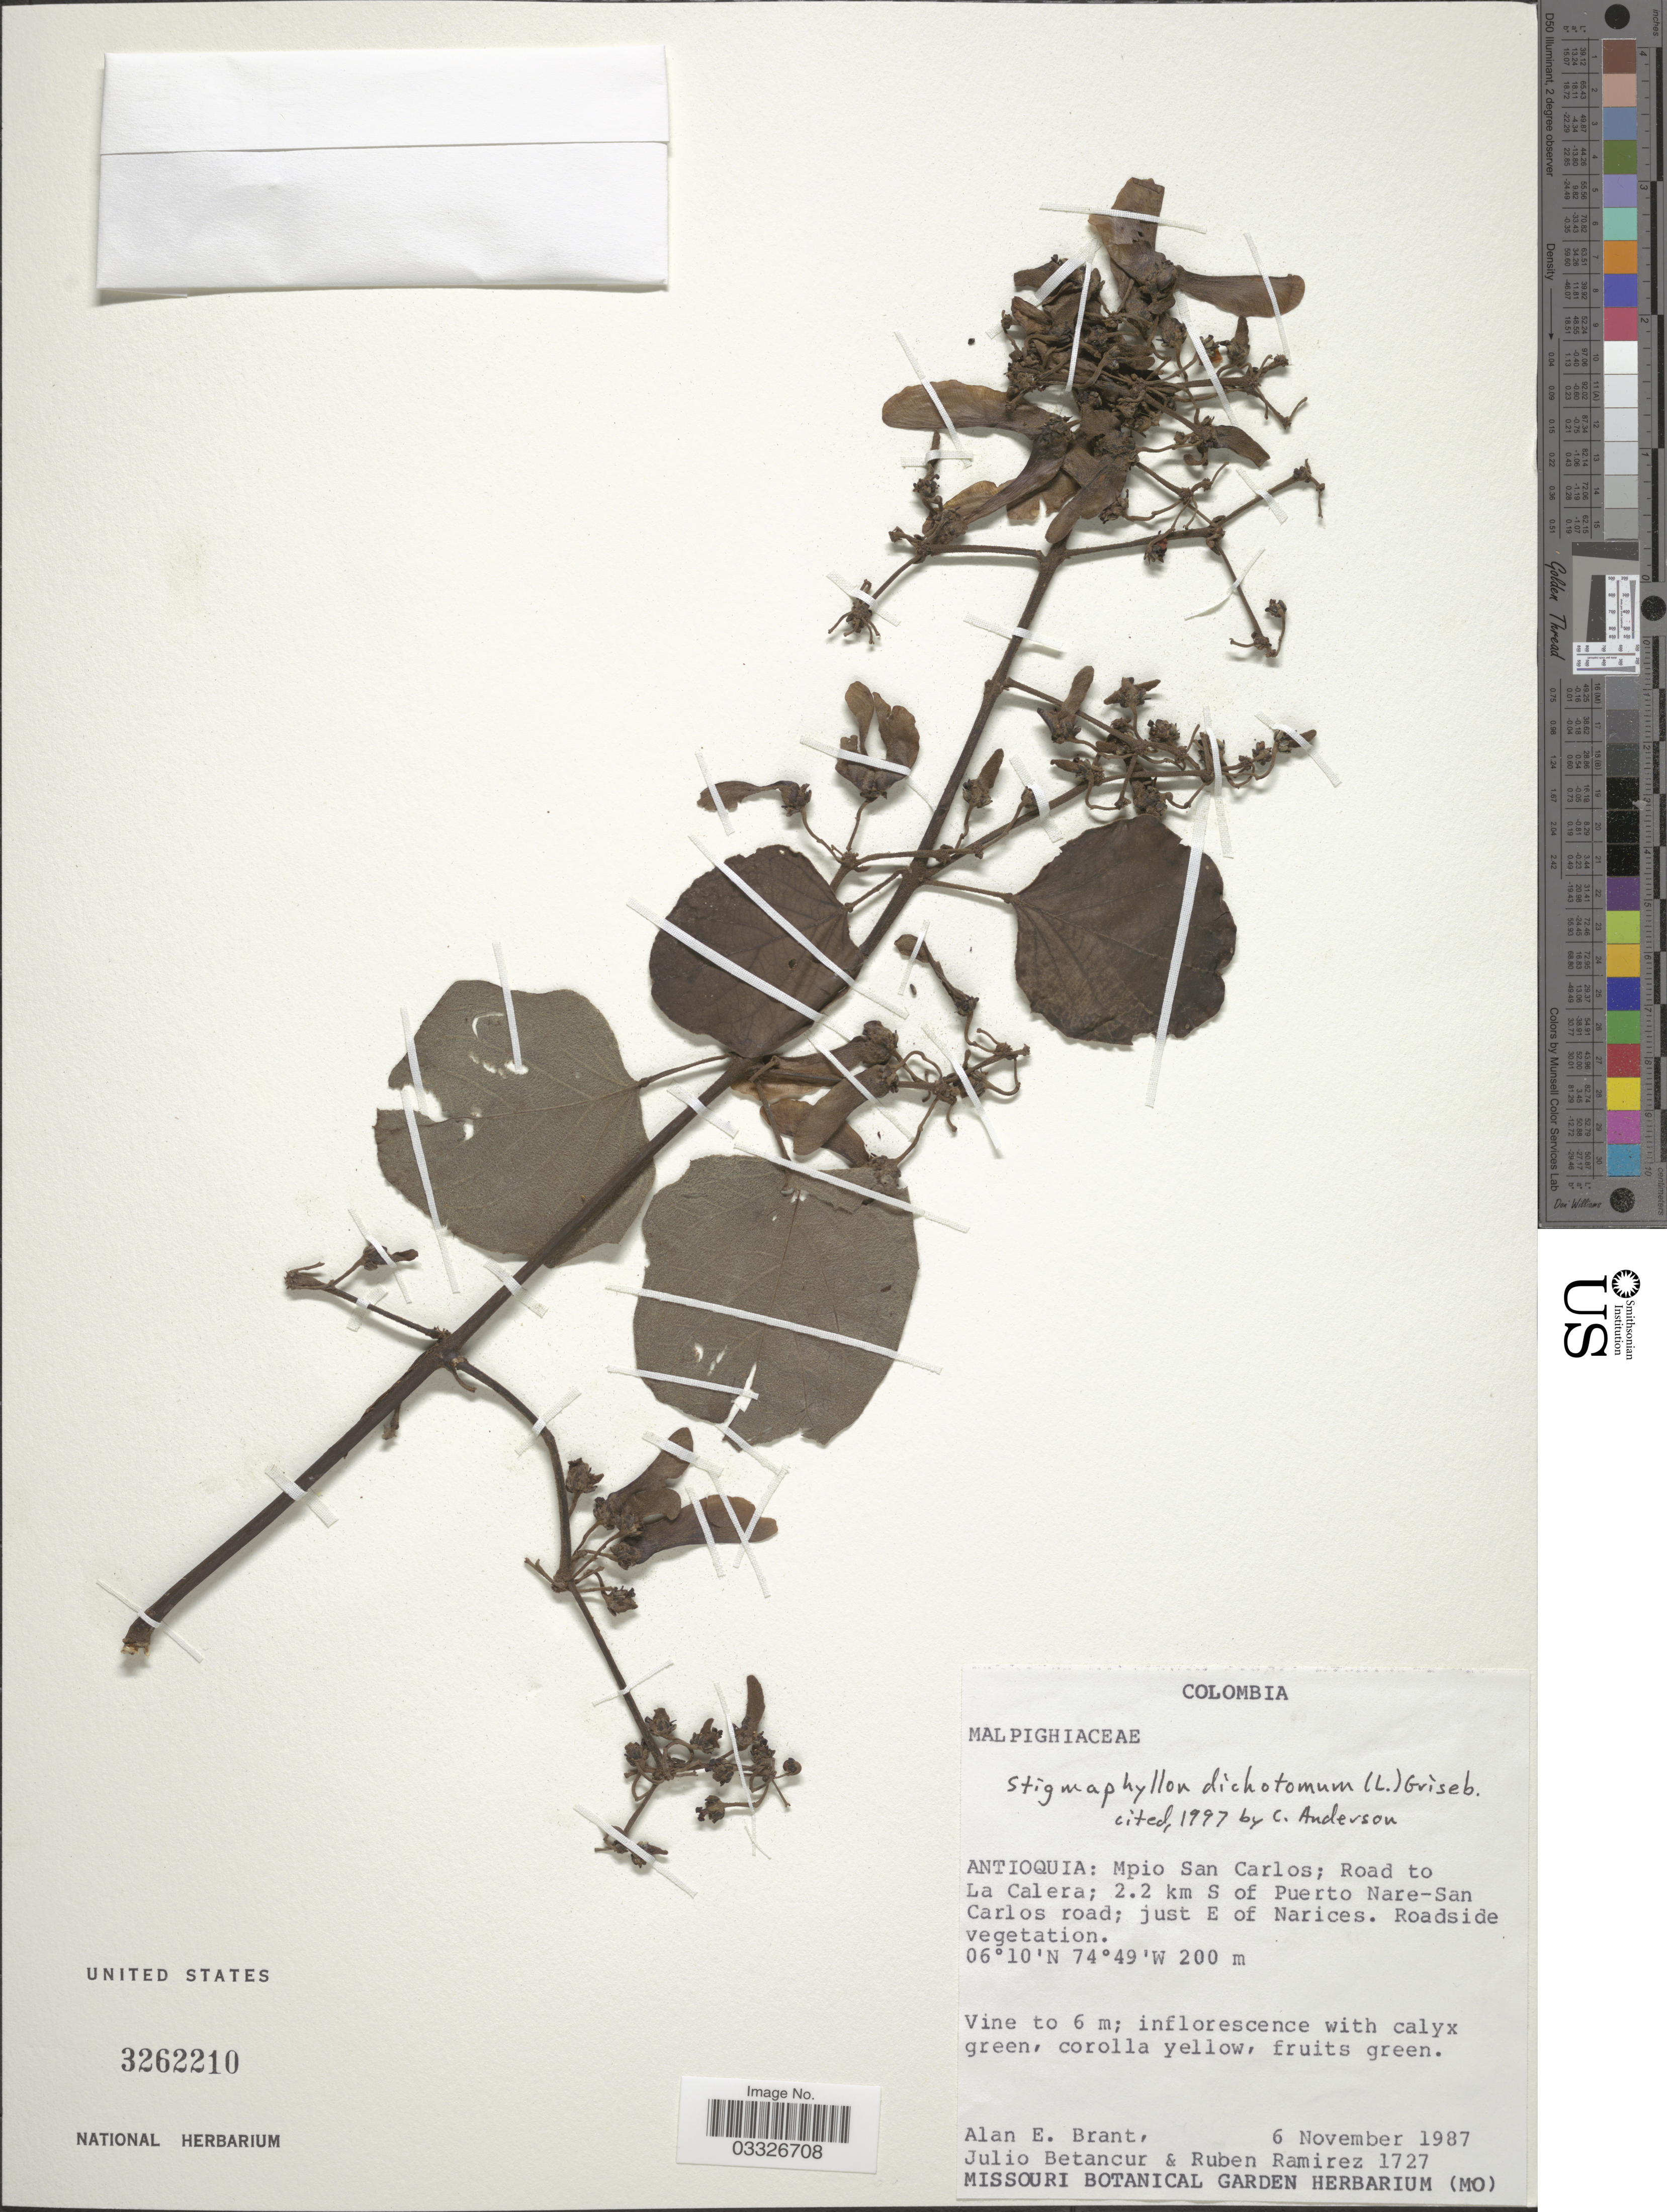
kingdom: Plantae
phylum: Tracheophyta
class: Magnoliopsida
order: Malpighiales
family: Malpighiaceae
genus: Stigmaphyllon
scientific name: Stigmaphyllon dichotomum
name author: Griseb.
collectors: A. Brant, J. Betancur & R. Ramirez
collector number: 1727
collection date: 1987-11-06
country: Colombia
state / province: Antioquia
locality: Mpio. San Carlos; Road to La Calera; 2.2 km S of Puerto Nare-San Carlos road; just E of Narices.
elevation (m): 200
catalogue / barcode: US 3262210